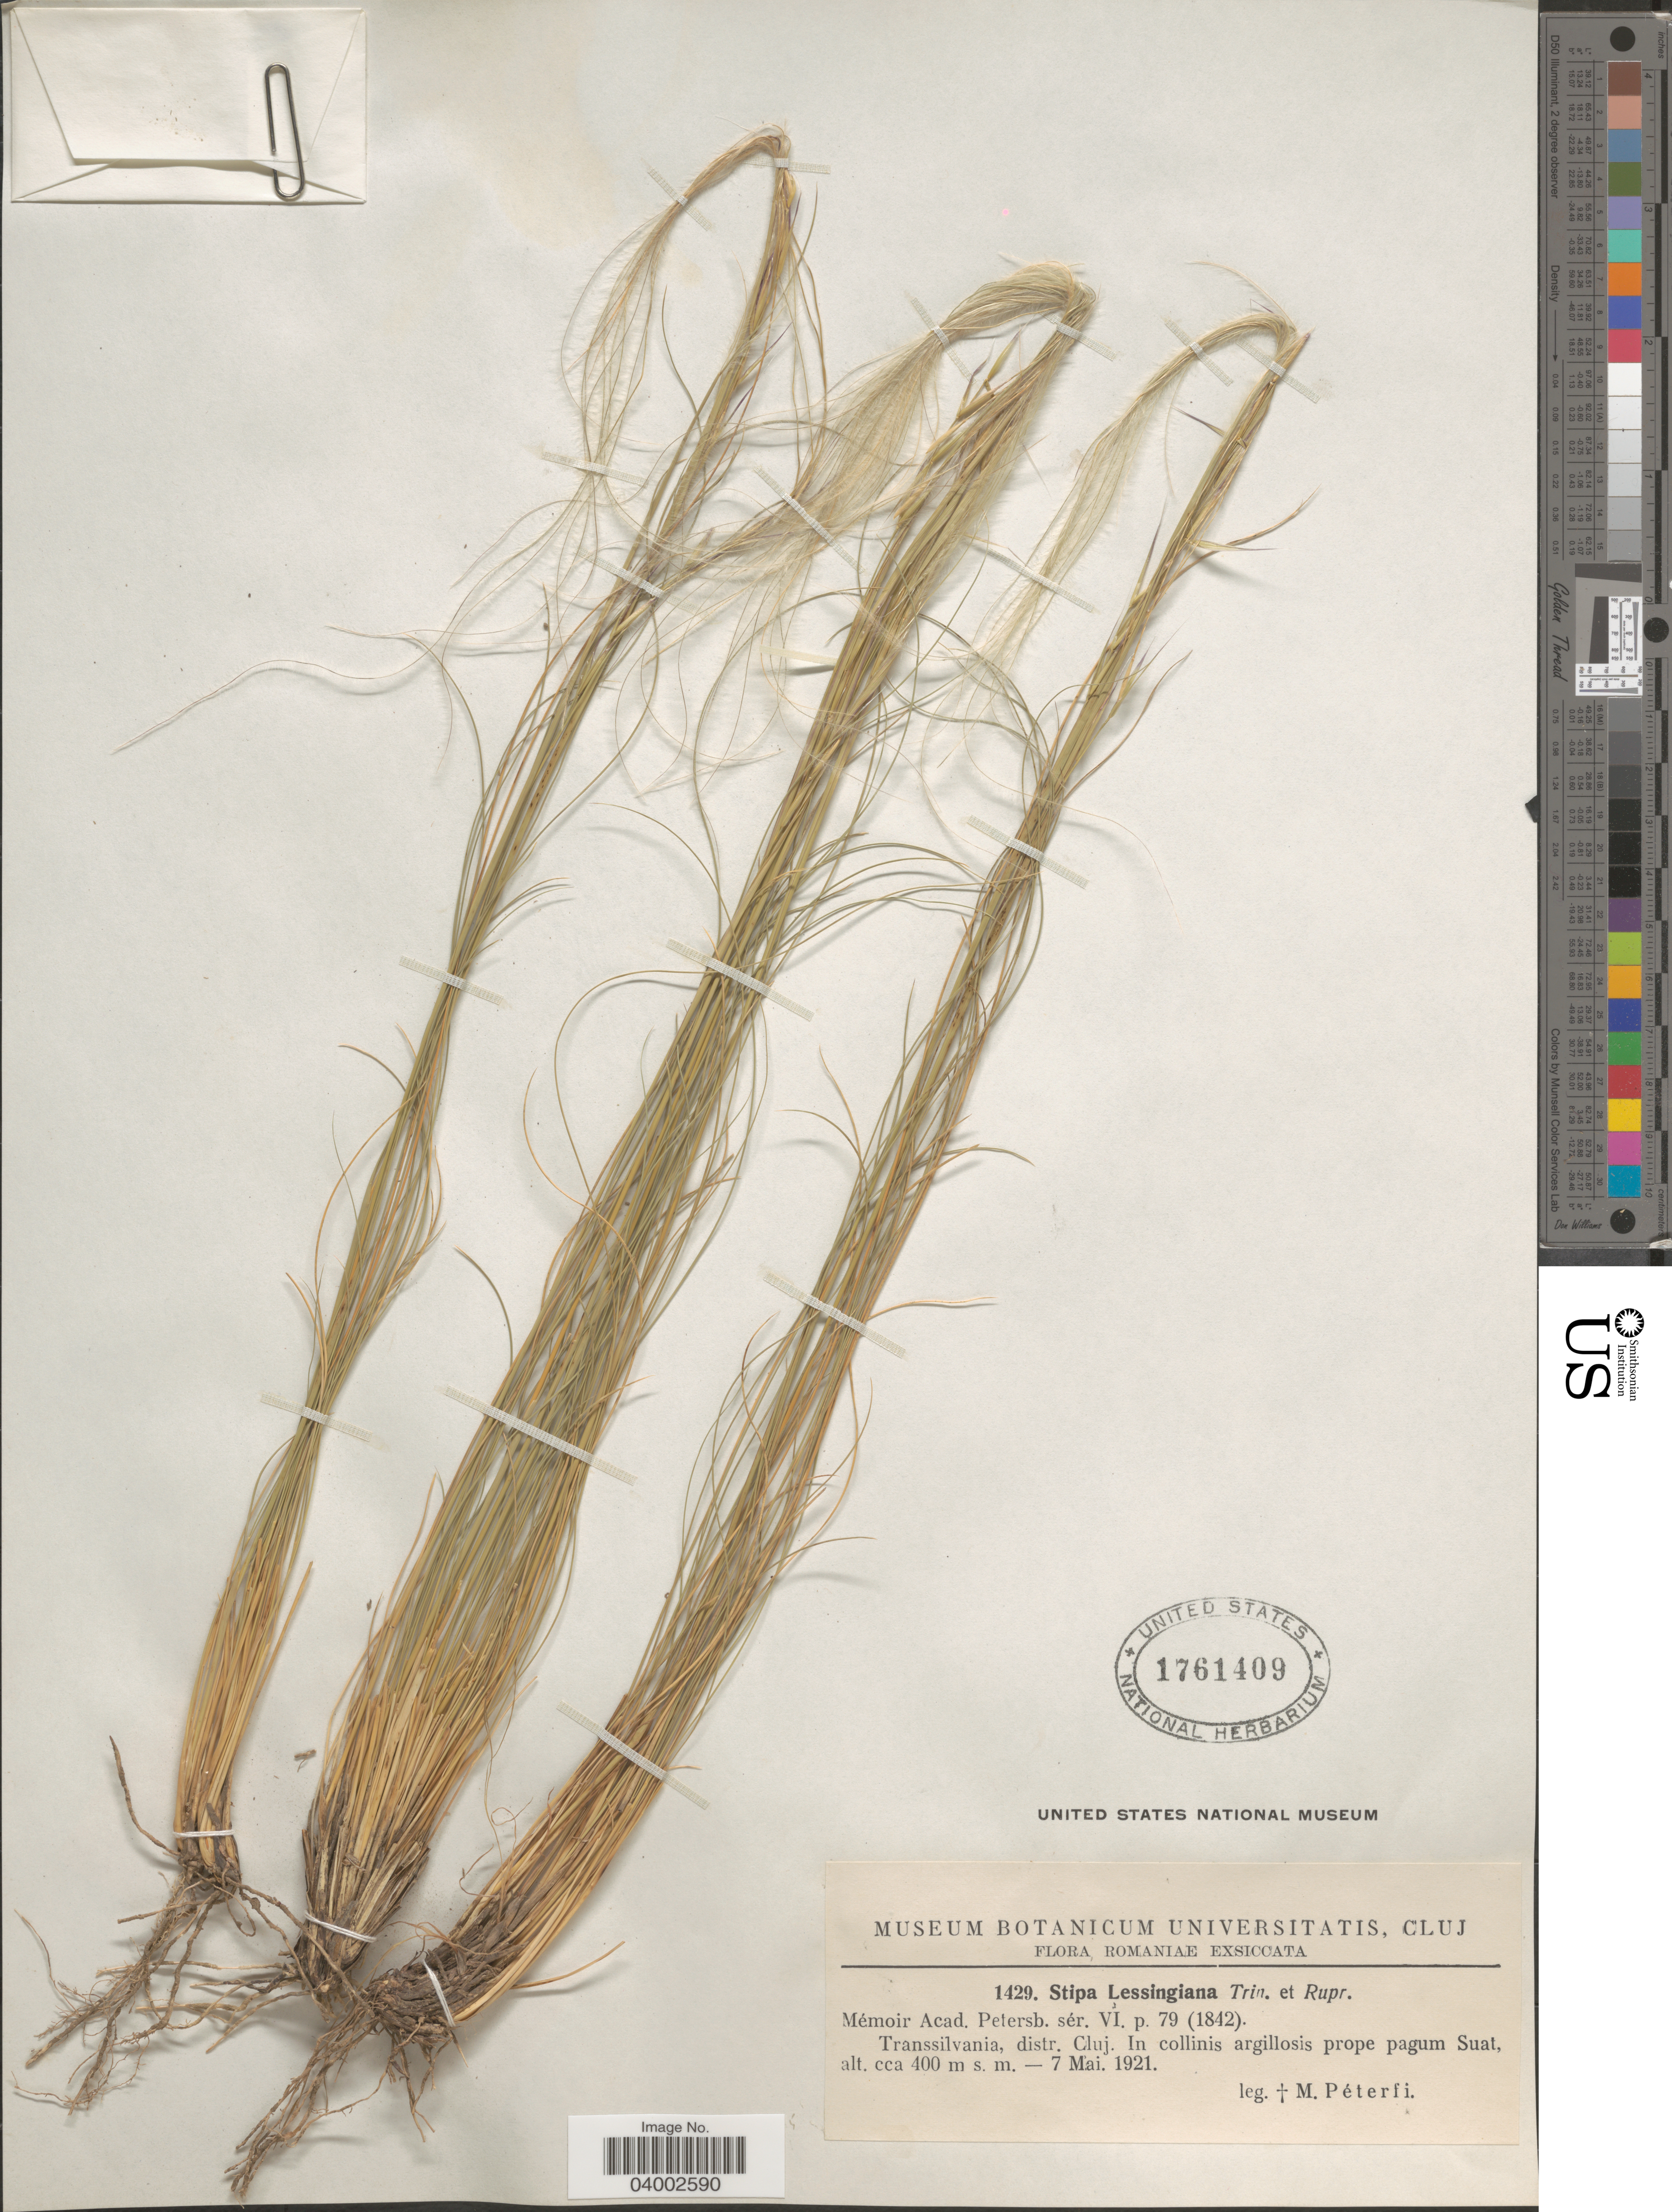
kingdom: Plantae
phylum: Tracheophyta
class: Liliopsida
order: Poales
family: Poaceae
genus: Stipa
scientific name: Stipa lessingiana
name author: Trin. & Rupr.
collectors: M. Péterfi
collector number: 1429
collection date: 1921-05-07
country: Romania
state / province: Cluj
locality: Transsilvania, distr. Cluj. In collinis argillosis prope pagum Suat.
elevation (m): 400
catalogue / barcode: US 1761409